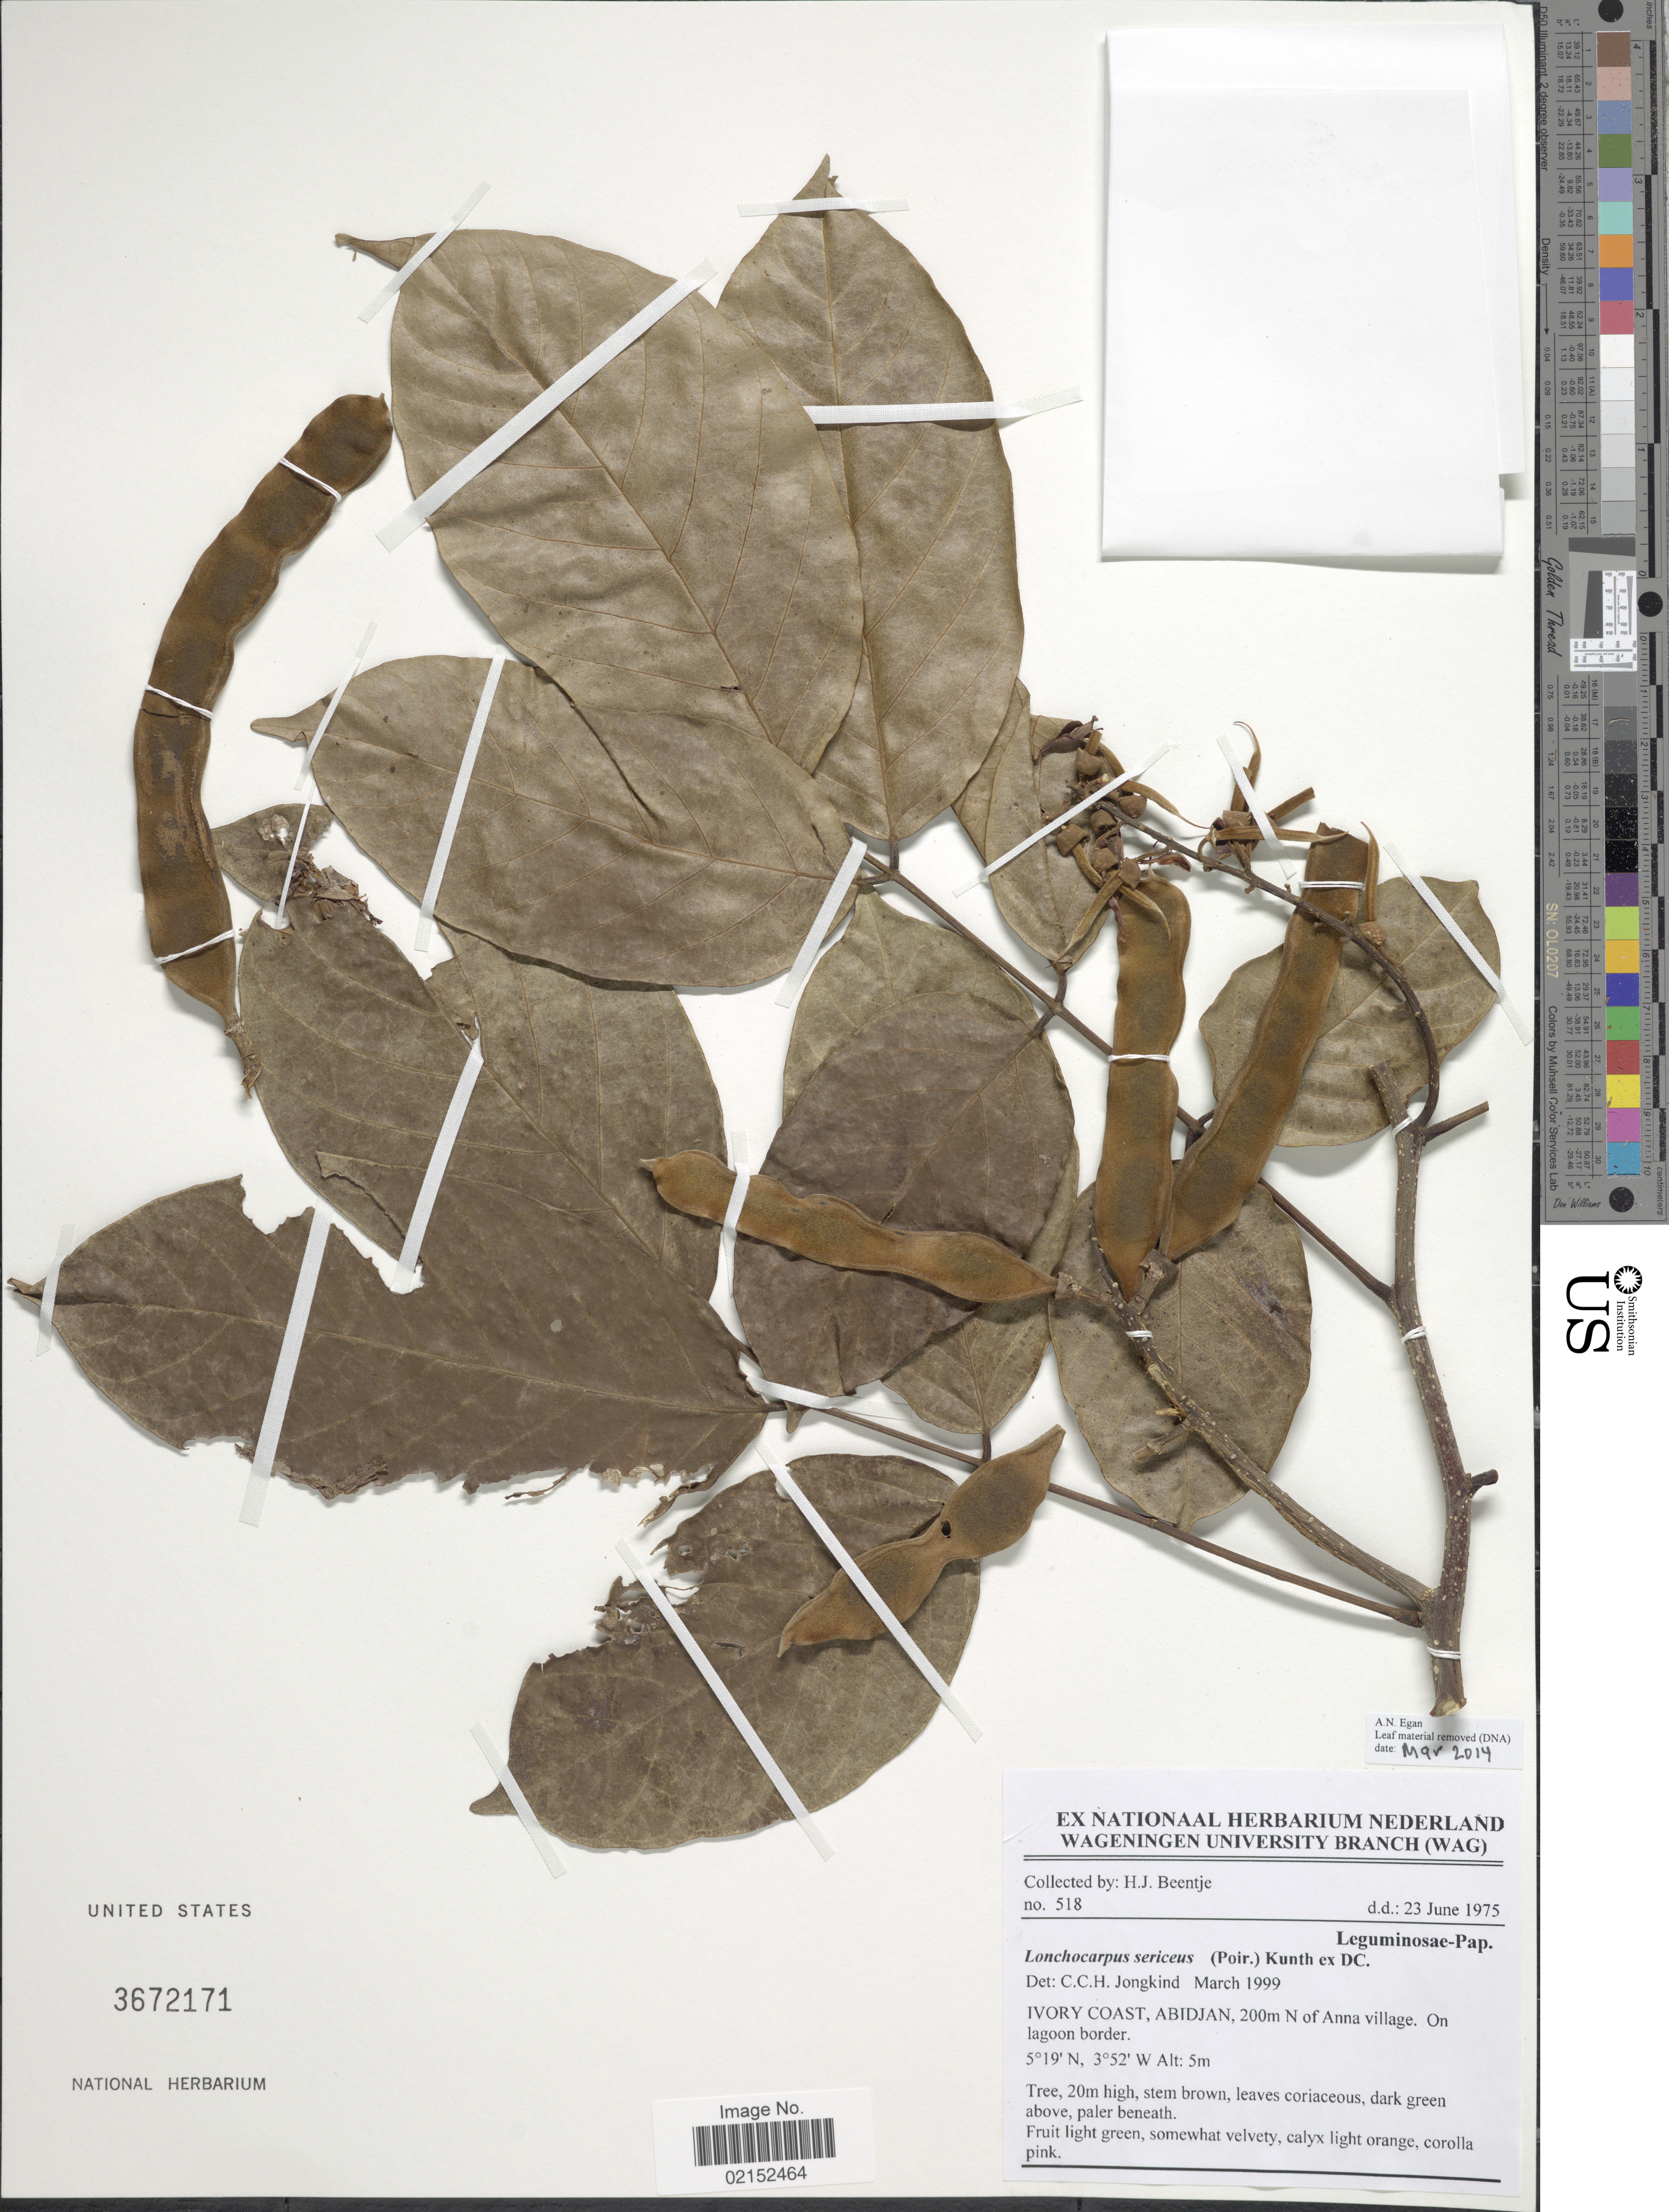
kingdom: Plantae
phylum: Tracheophyta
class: Magnoliopsida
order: Fabales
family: Fabaceae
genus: Lonchocarpus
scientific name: Lonchocarpus sericeus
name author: (Poir.) Kunth ex DC.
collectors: H. J. Beentje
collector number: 518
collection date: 1975-06-23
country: Ivory Coast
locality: Abidjan, 200m N of Anna village, on lagoon border.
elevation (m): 5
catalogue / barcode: US 3672171